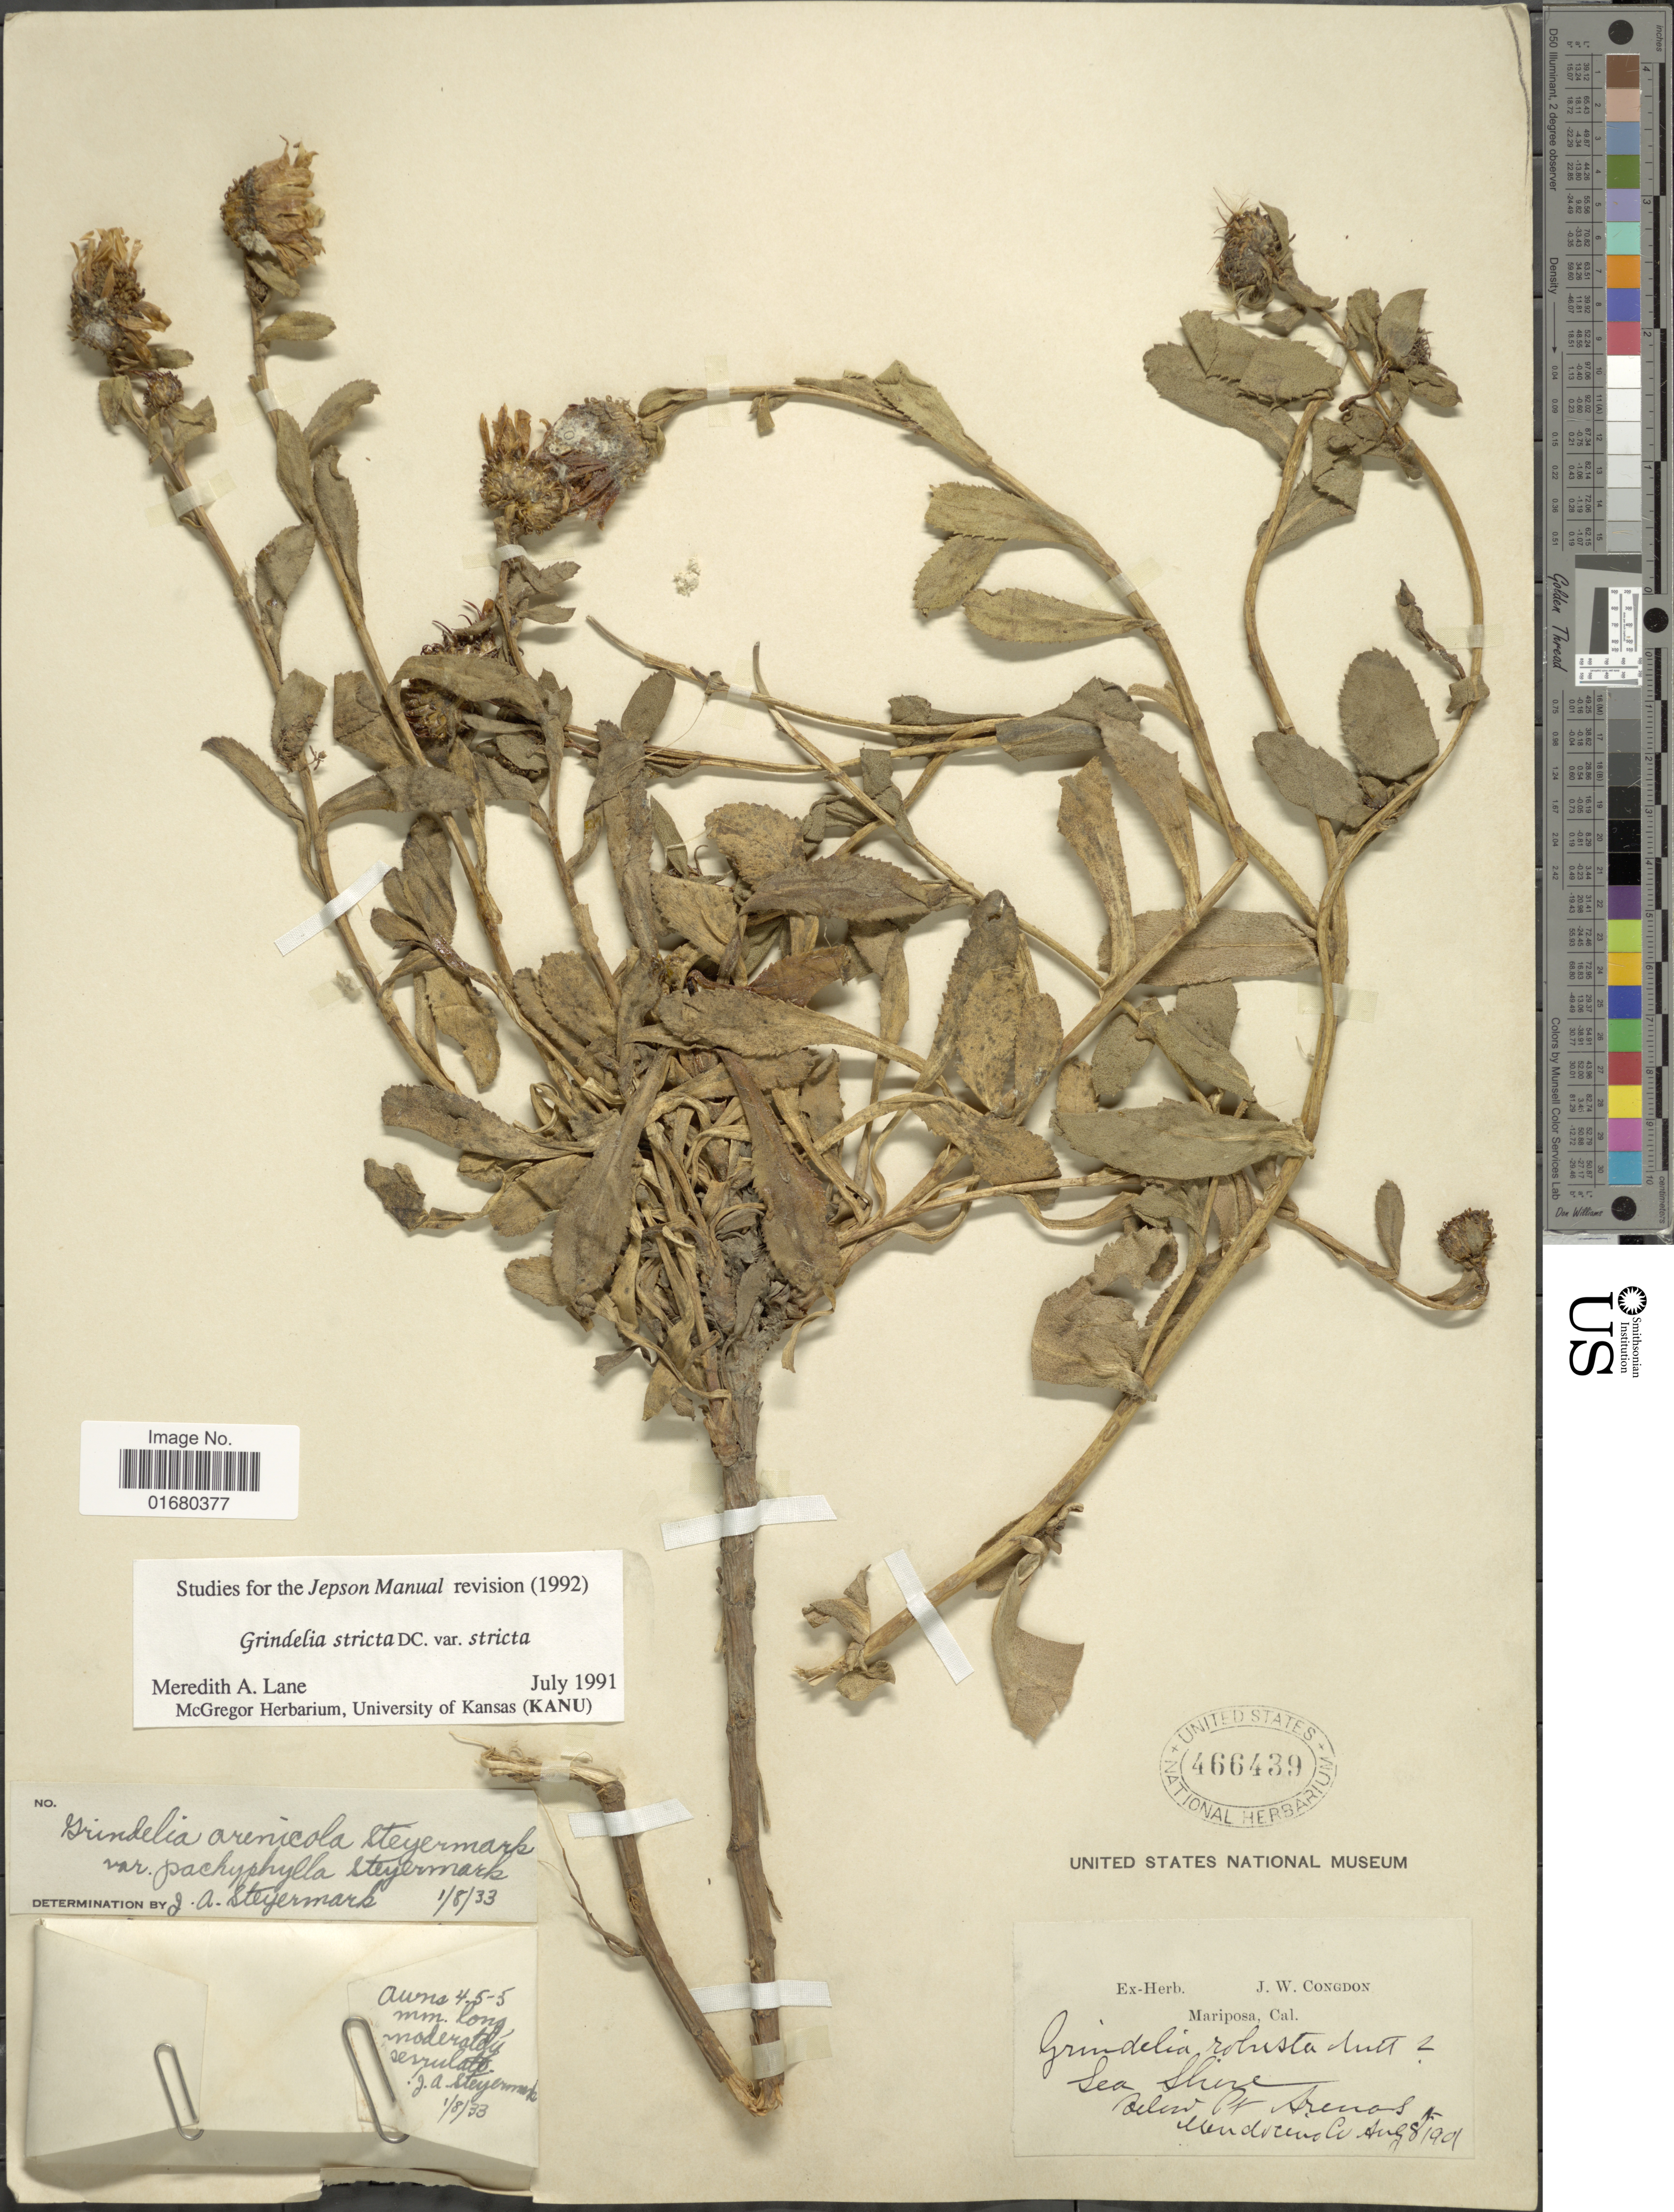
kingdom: Plantae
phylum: Tracheophyta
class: Magnoliopsida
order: Asterales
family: Asteraceae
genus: Grindelia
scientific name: Grindelia stricta var. stricta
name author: DC.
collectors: J. W. Congdon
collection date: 1901-08-08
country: United States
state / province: California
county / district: Mendocino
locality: Mariposa, Sea Shore, Below Pt Arenas, Mendocino Co.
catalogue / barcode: US 466439